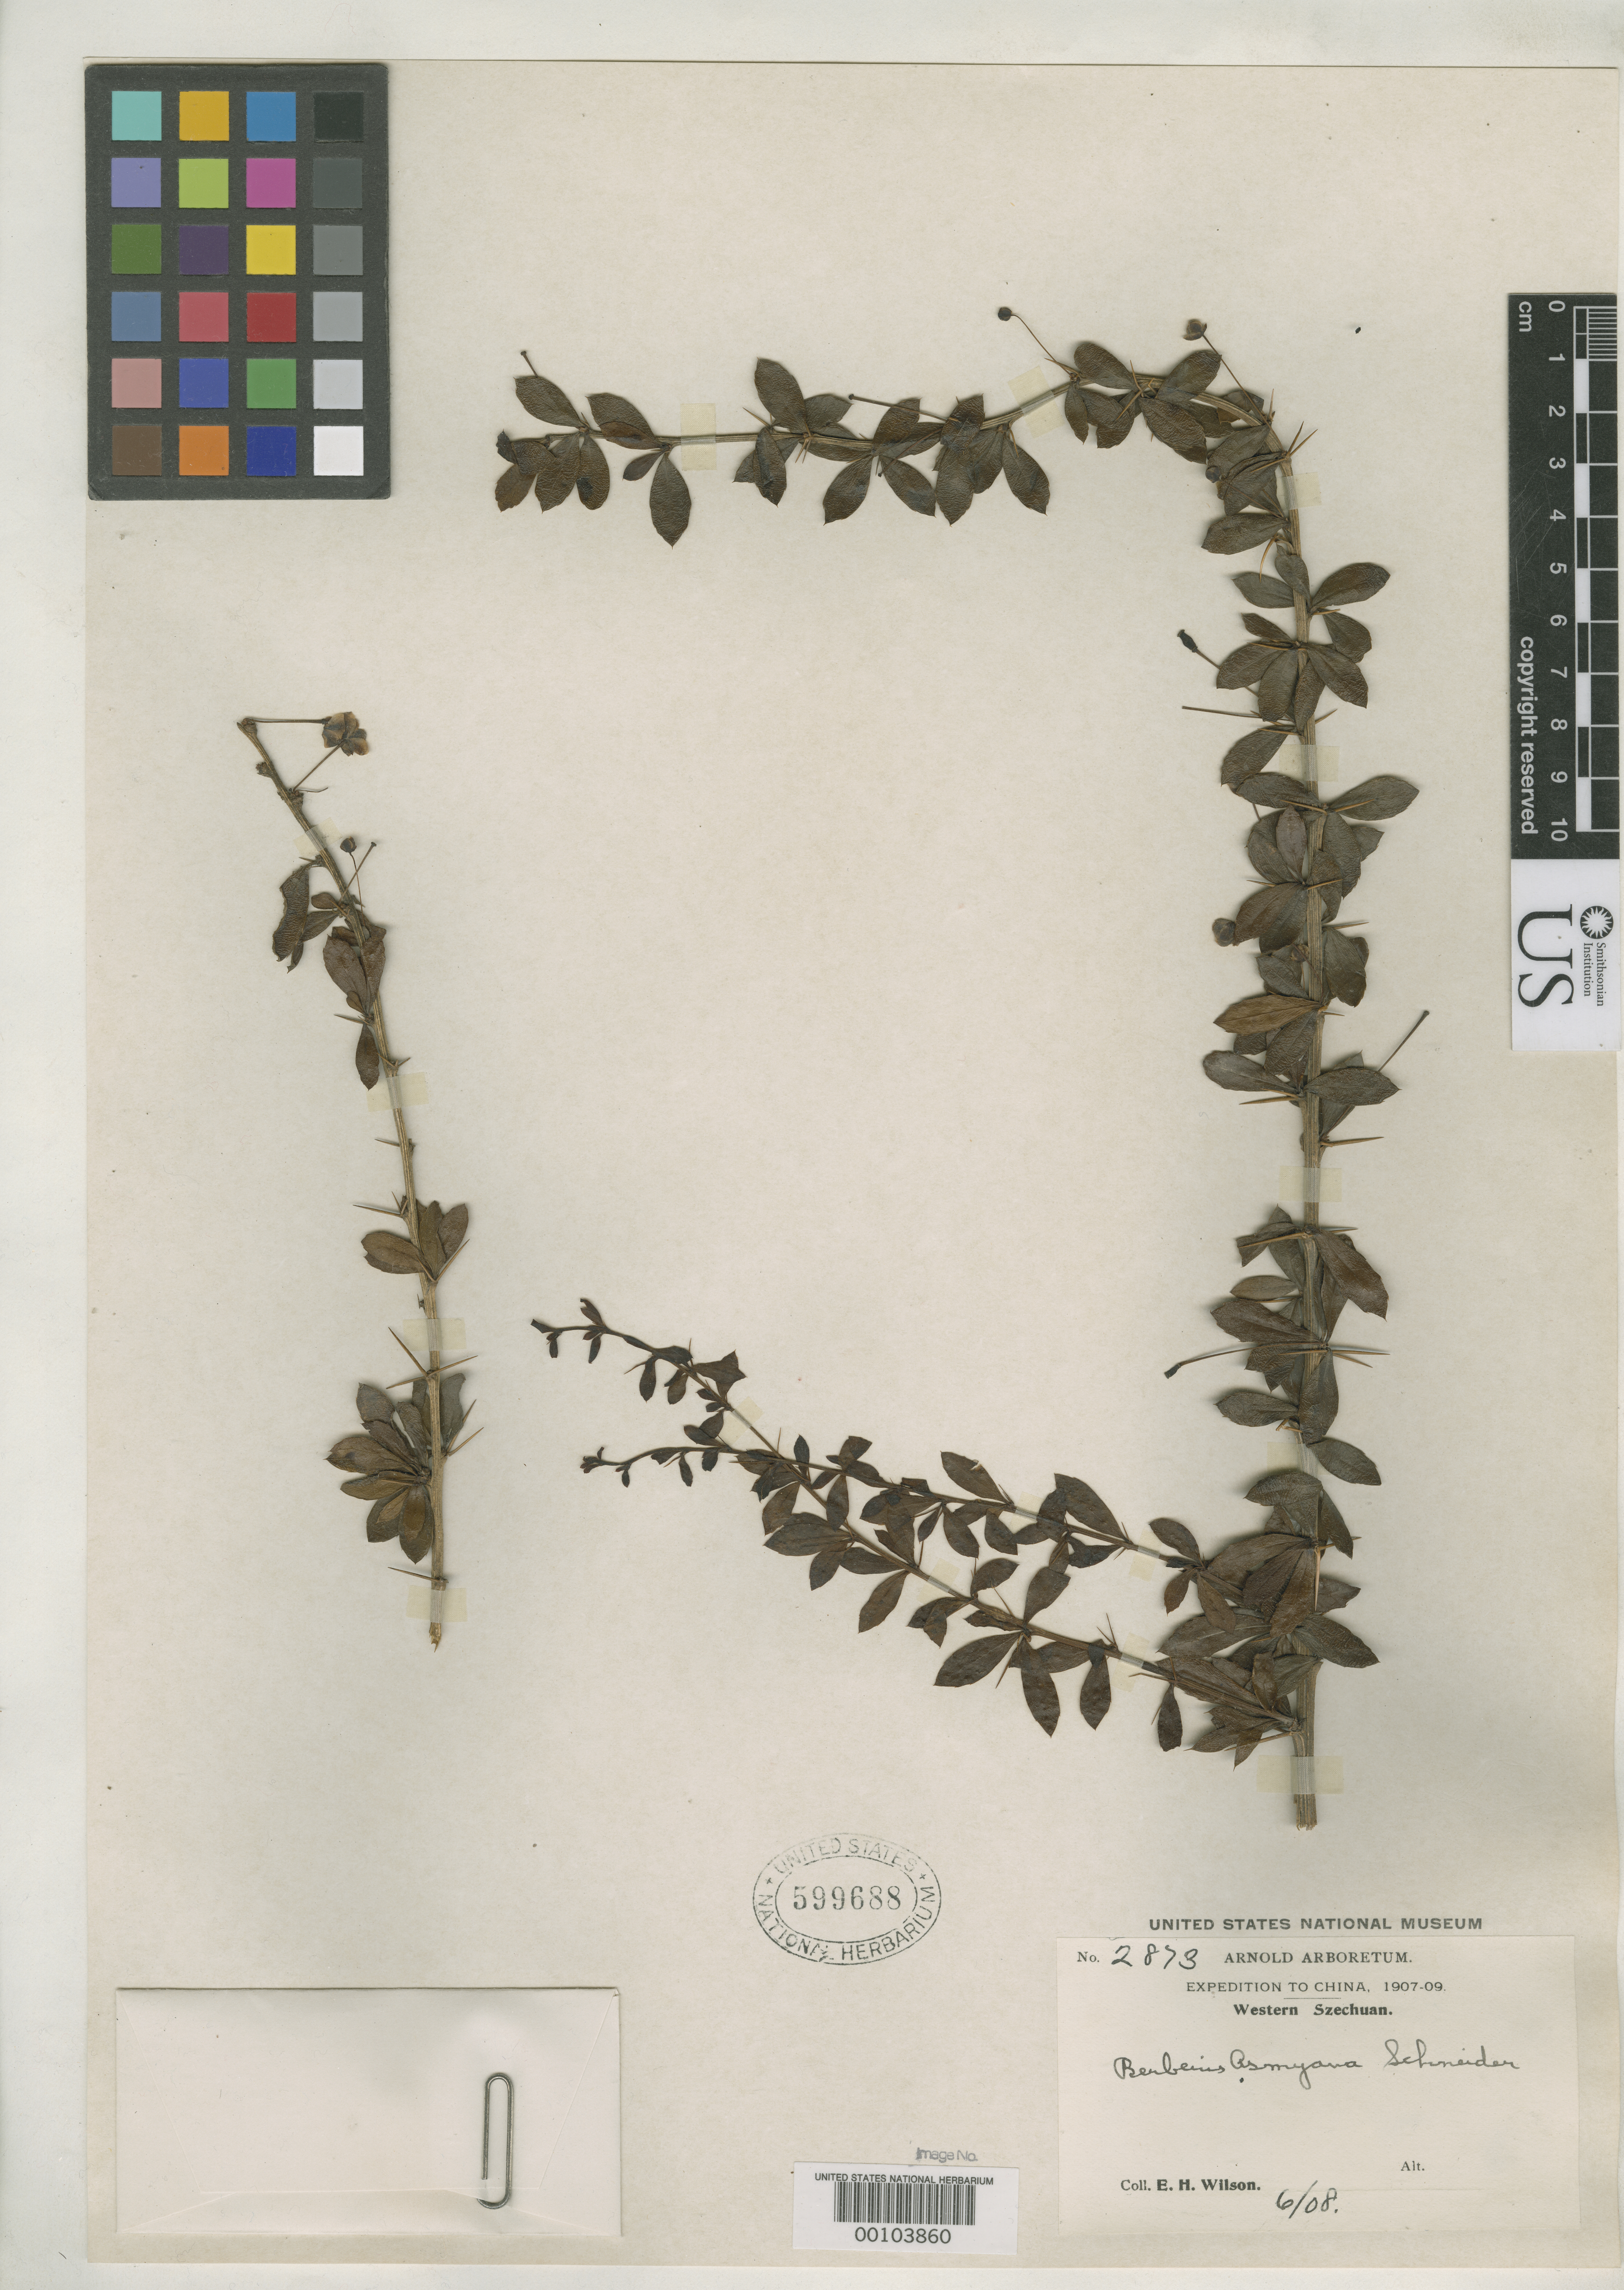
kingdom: Plantae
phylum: Tracheophyta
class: Magnoliopsida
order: Ranunculales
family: Berberidaceae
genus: Berberis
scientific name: Berberis asmyana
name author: C.K. Schneid. in Sarg.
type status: Isotype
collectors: E. H. Wilson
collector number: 2873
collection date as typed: Jun 1908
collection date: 1908-06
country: China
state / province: Sichuan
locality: Mupin.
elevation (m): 2000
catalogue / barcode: US 599688